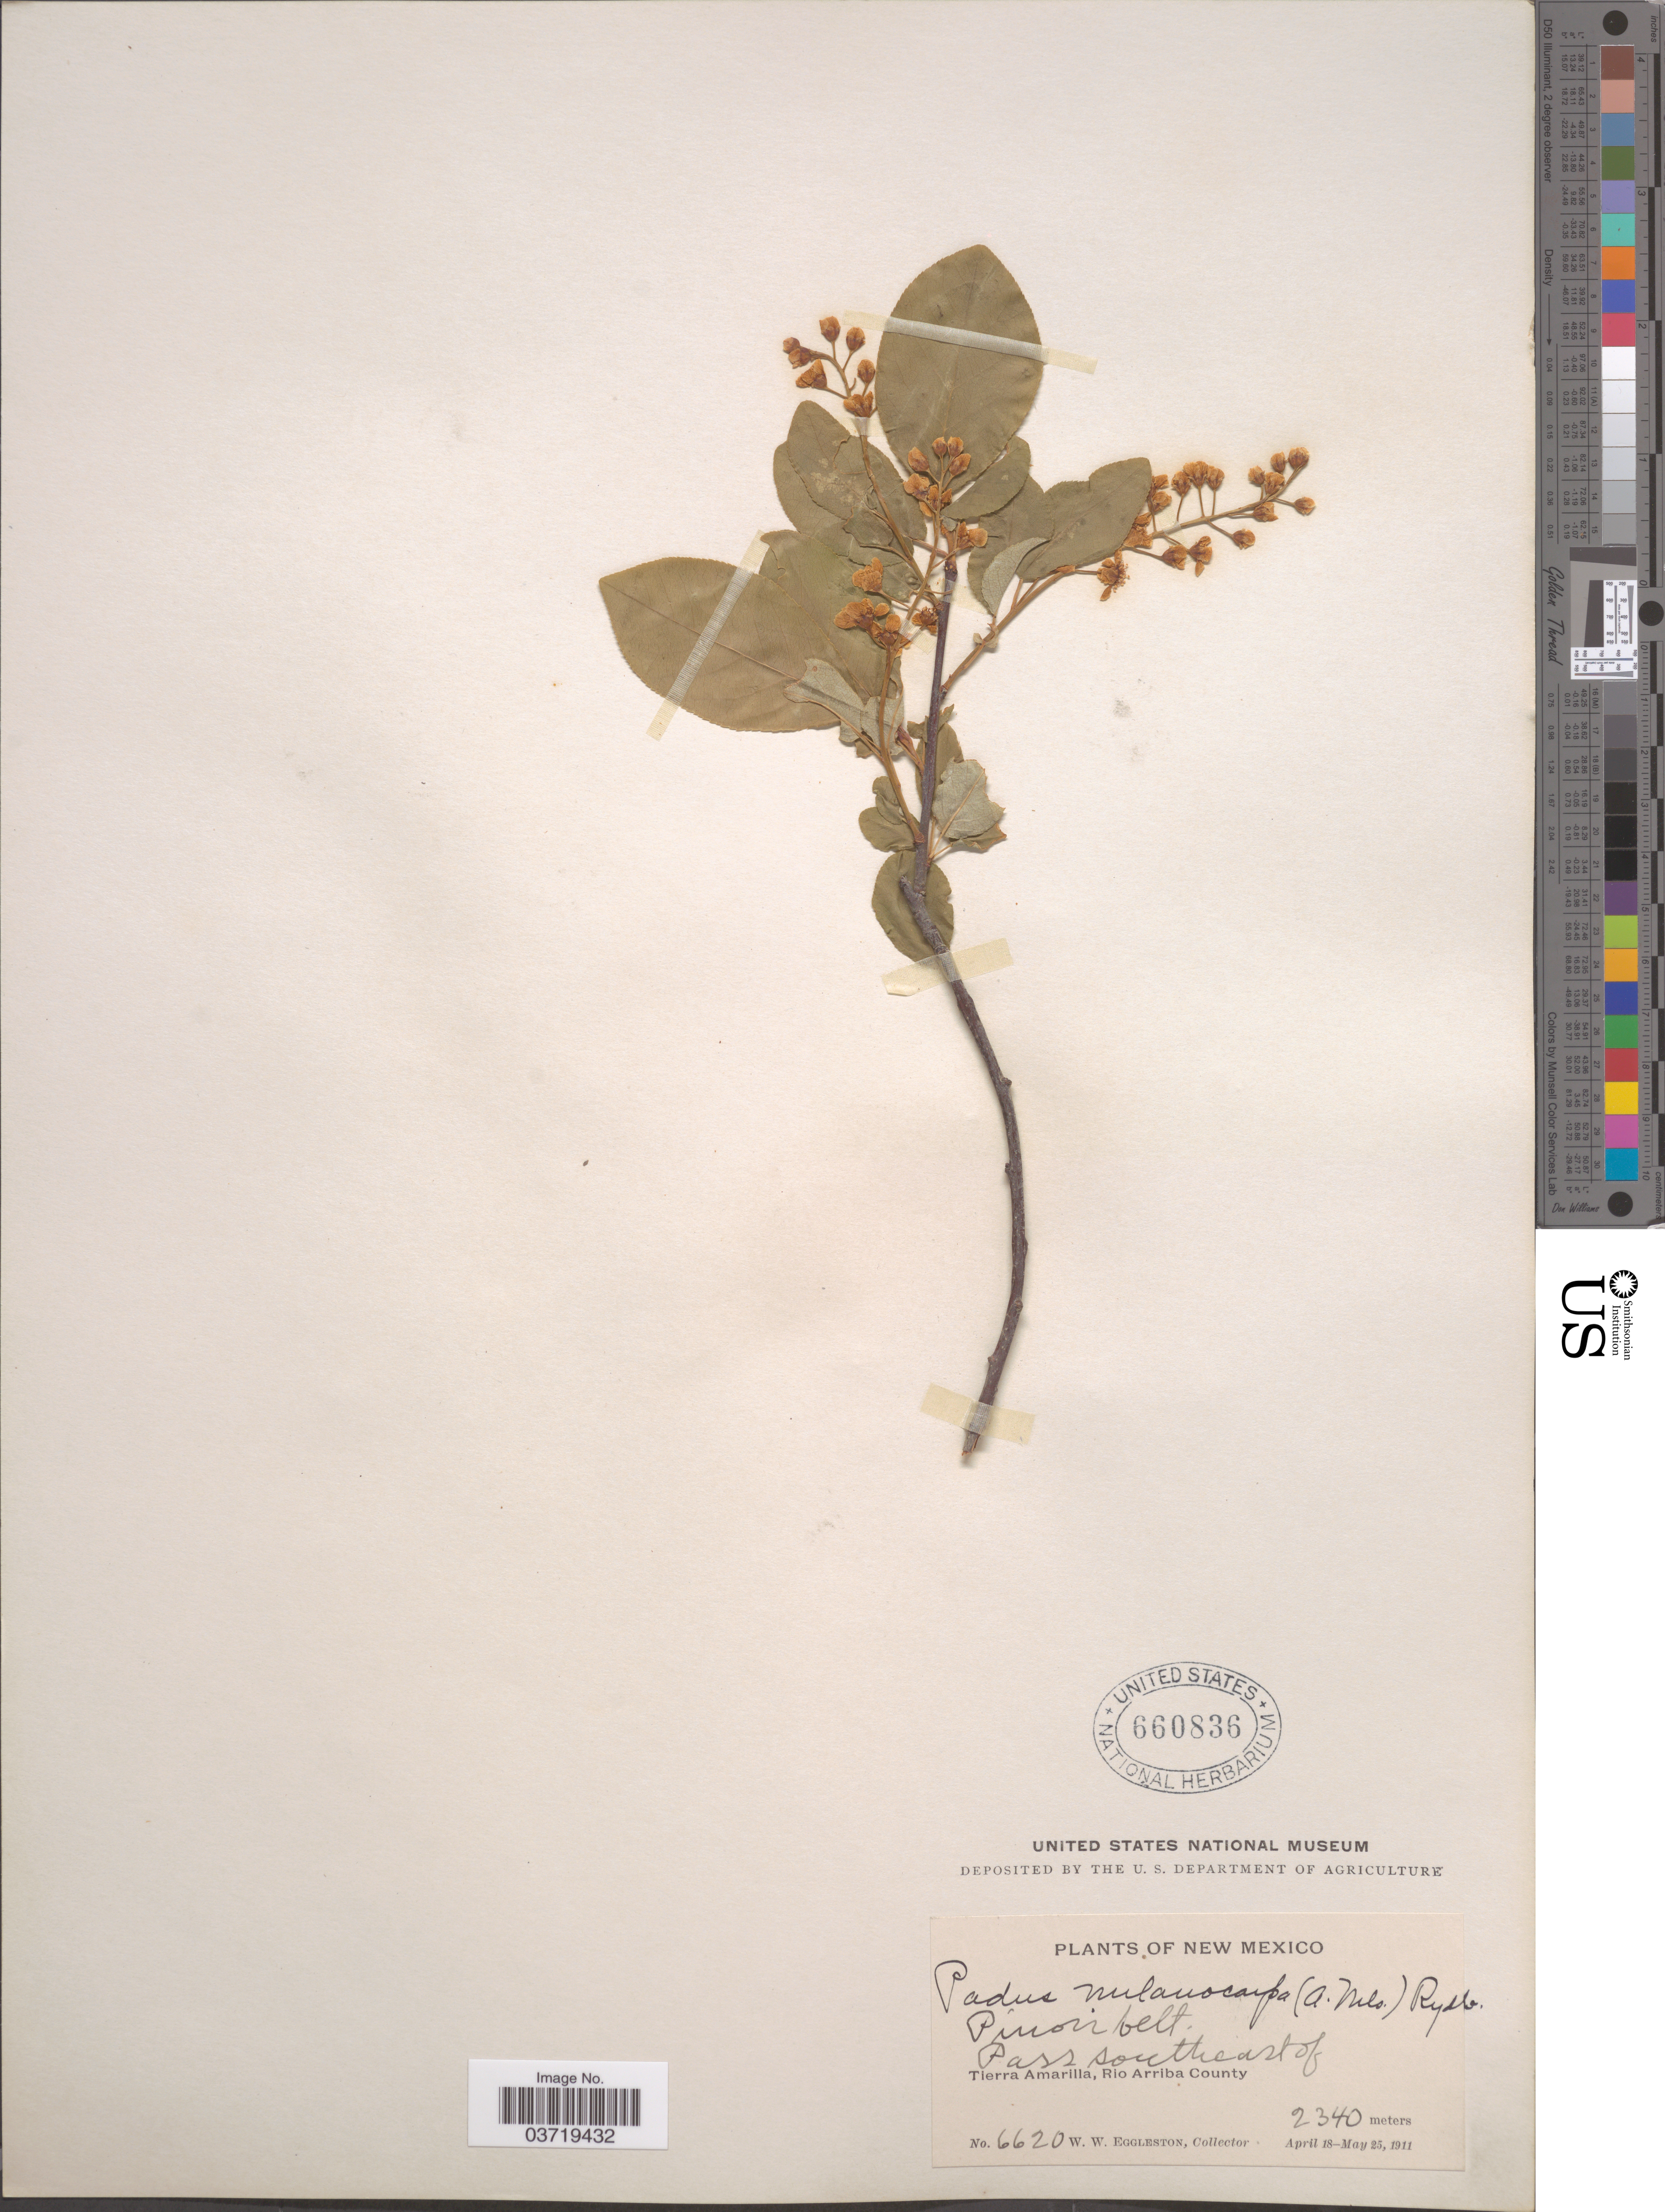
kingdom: Plantae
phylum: Tracheophyta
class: Magnoliopsida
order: Rosales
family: Rosaceae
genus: Prunus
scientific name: Prunus virginiana var. demissa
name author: (Nutt.) Torr.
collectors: W. W. Eggleston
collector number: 6620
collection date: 1911-04-18/1911-05-25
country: United States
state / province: New Mexico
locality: Pinon belt. Pass southeast of Tierra Amarilla, Rio Arriba County.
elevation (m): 2340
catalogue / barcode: US 660836